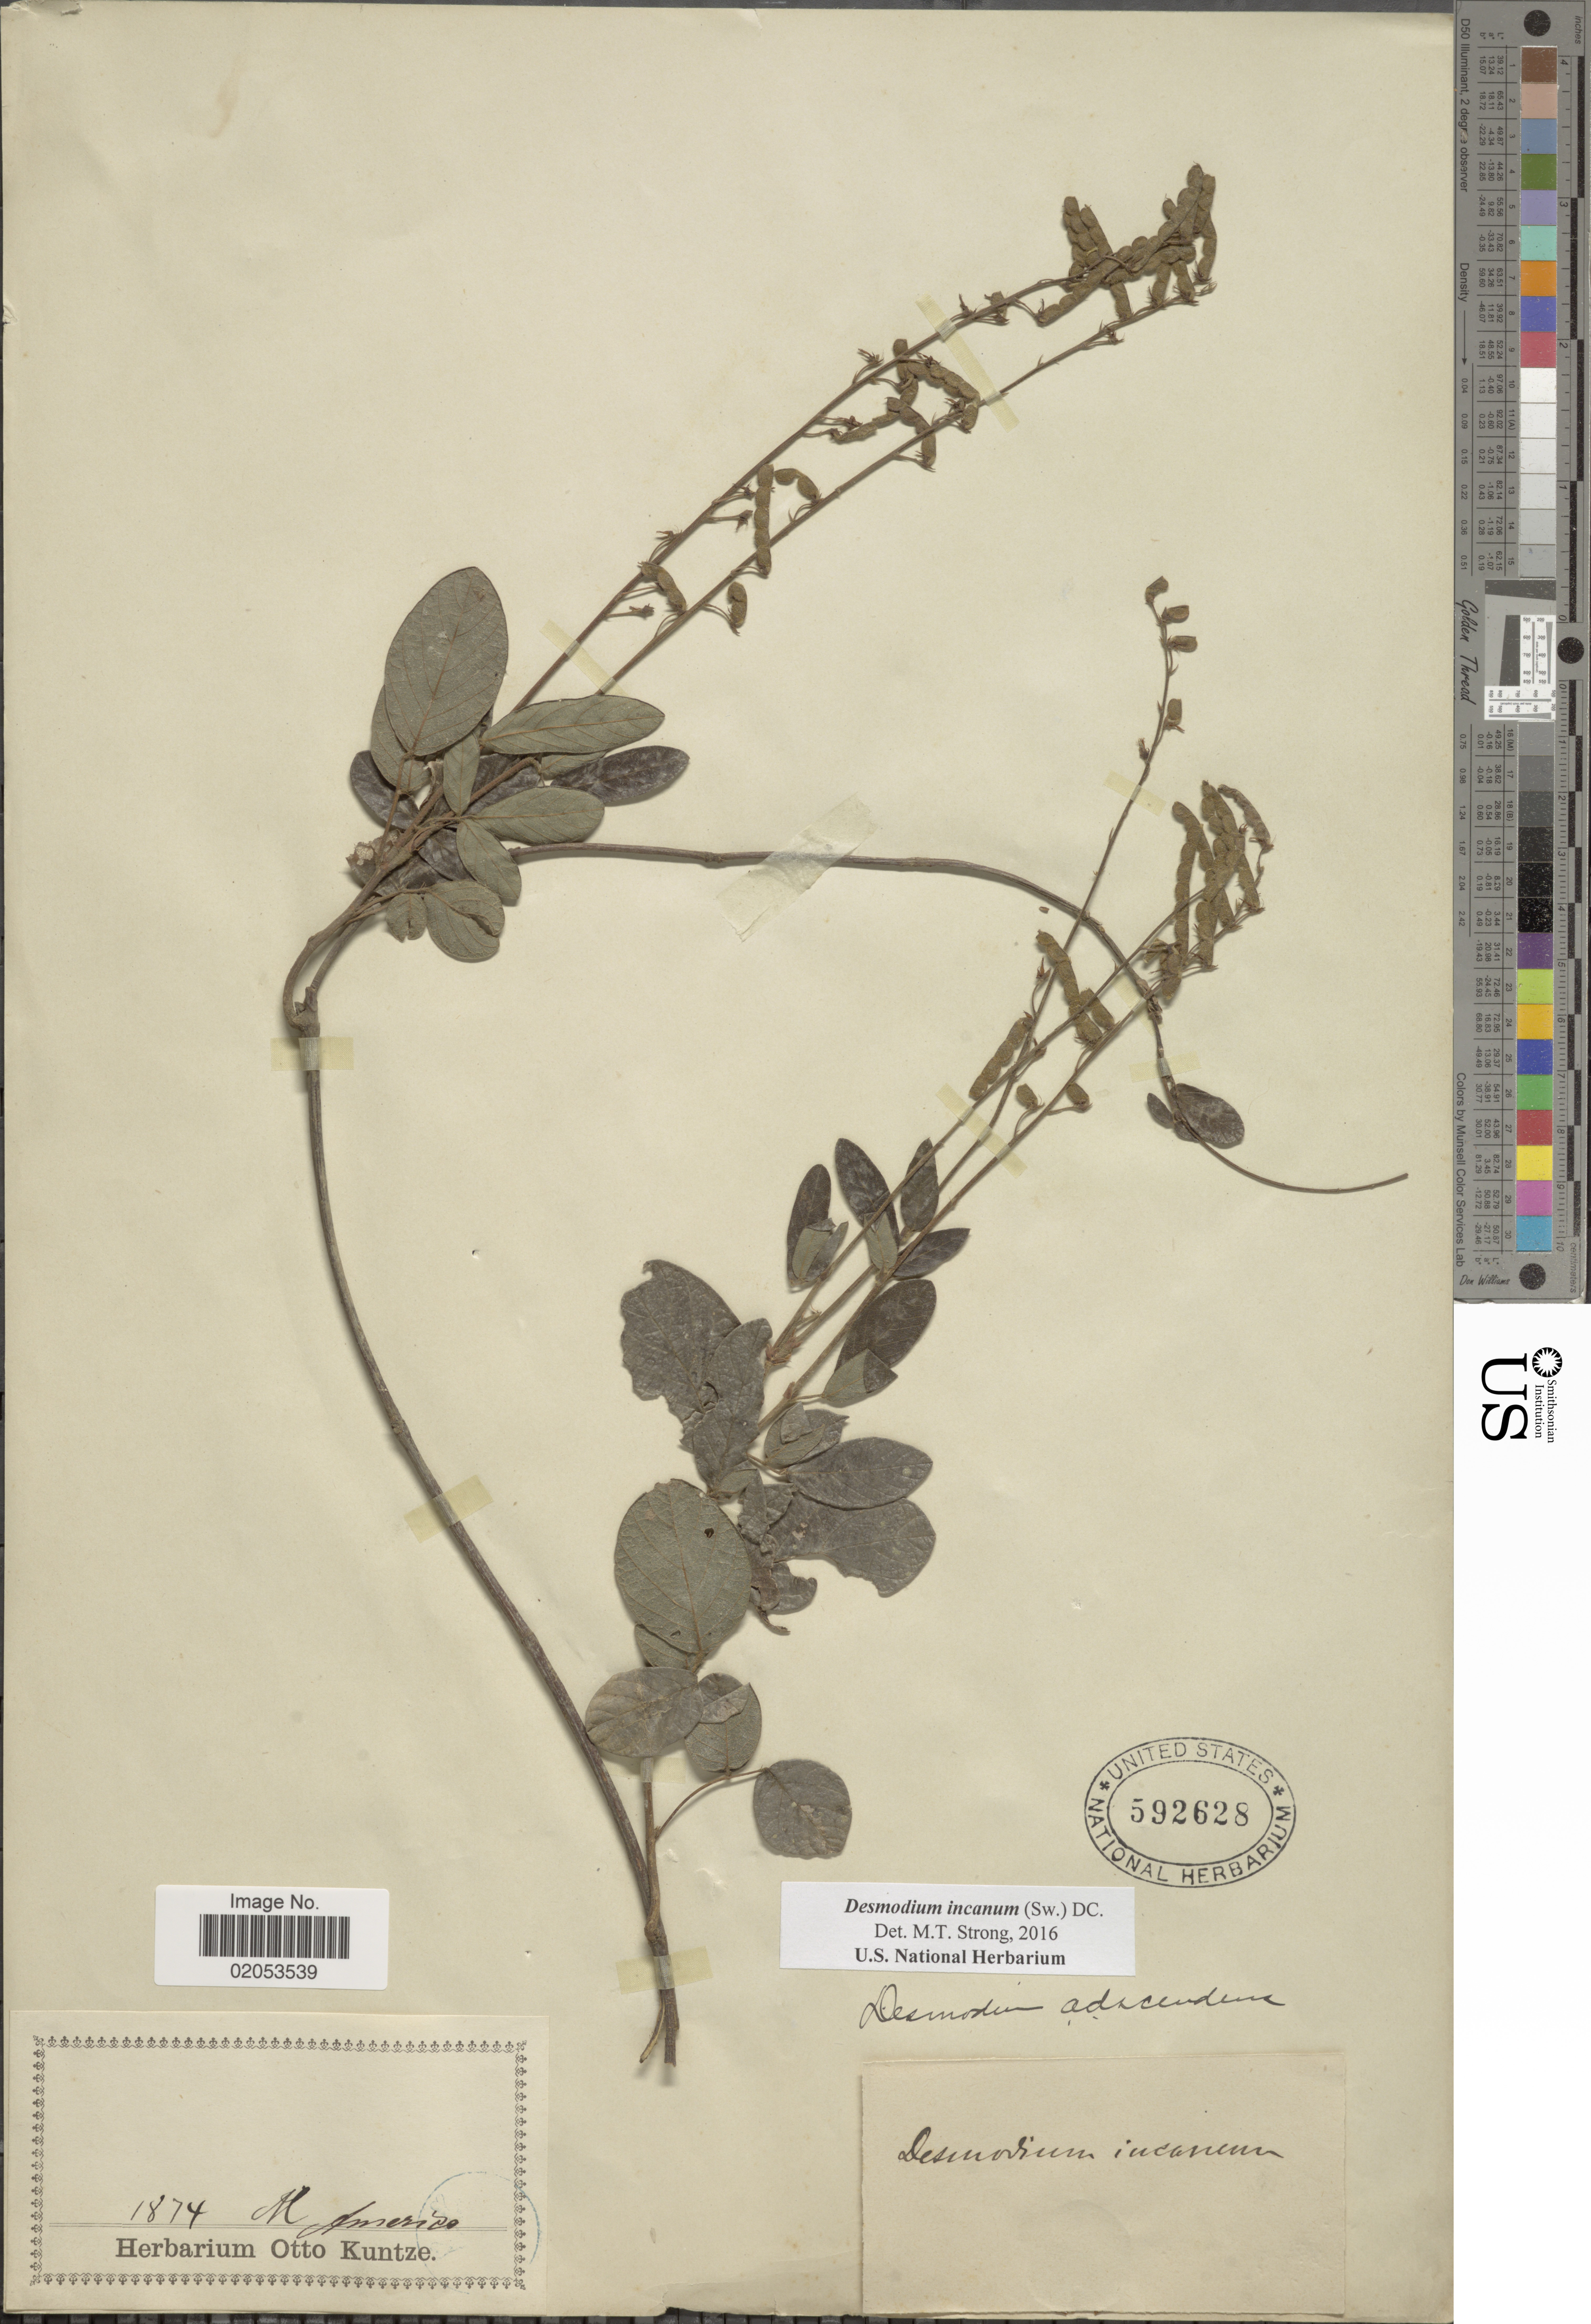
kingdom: Plantae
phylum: Tracheophyta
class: Magnoliopsida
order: Fabales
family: Fabaceae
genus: Desmodium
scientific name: Desmodium incanum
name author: (Sw.) DC.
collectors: ex herb. Otto Kuntze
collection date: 1874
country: United States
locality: N America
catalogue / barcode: US 592628